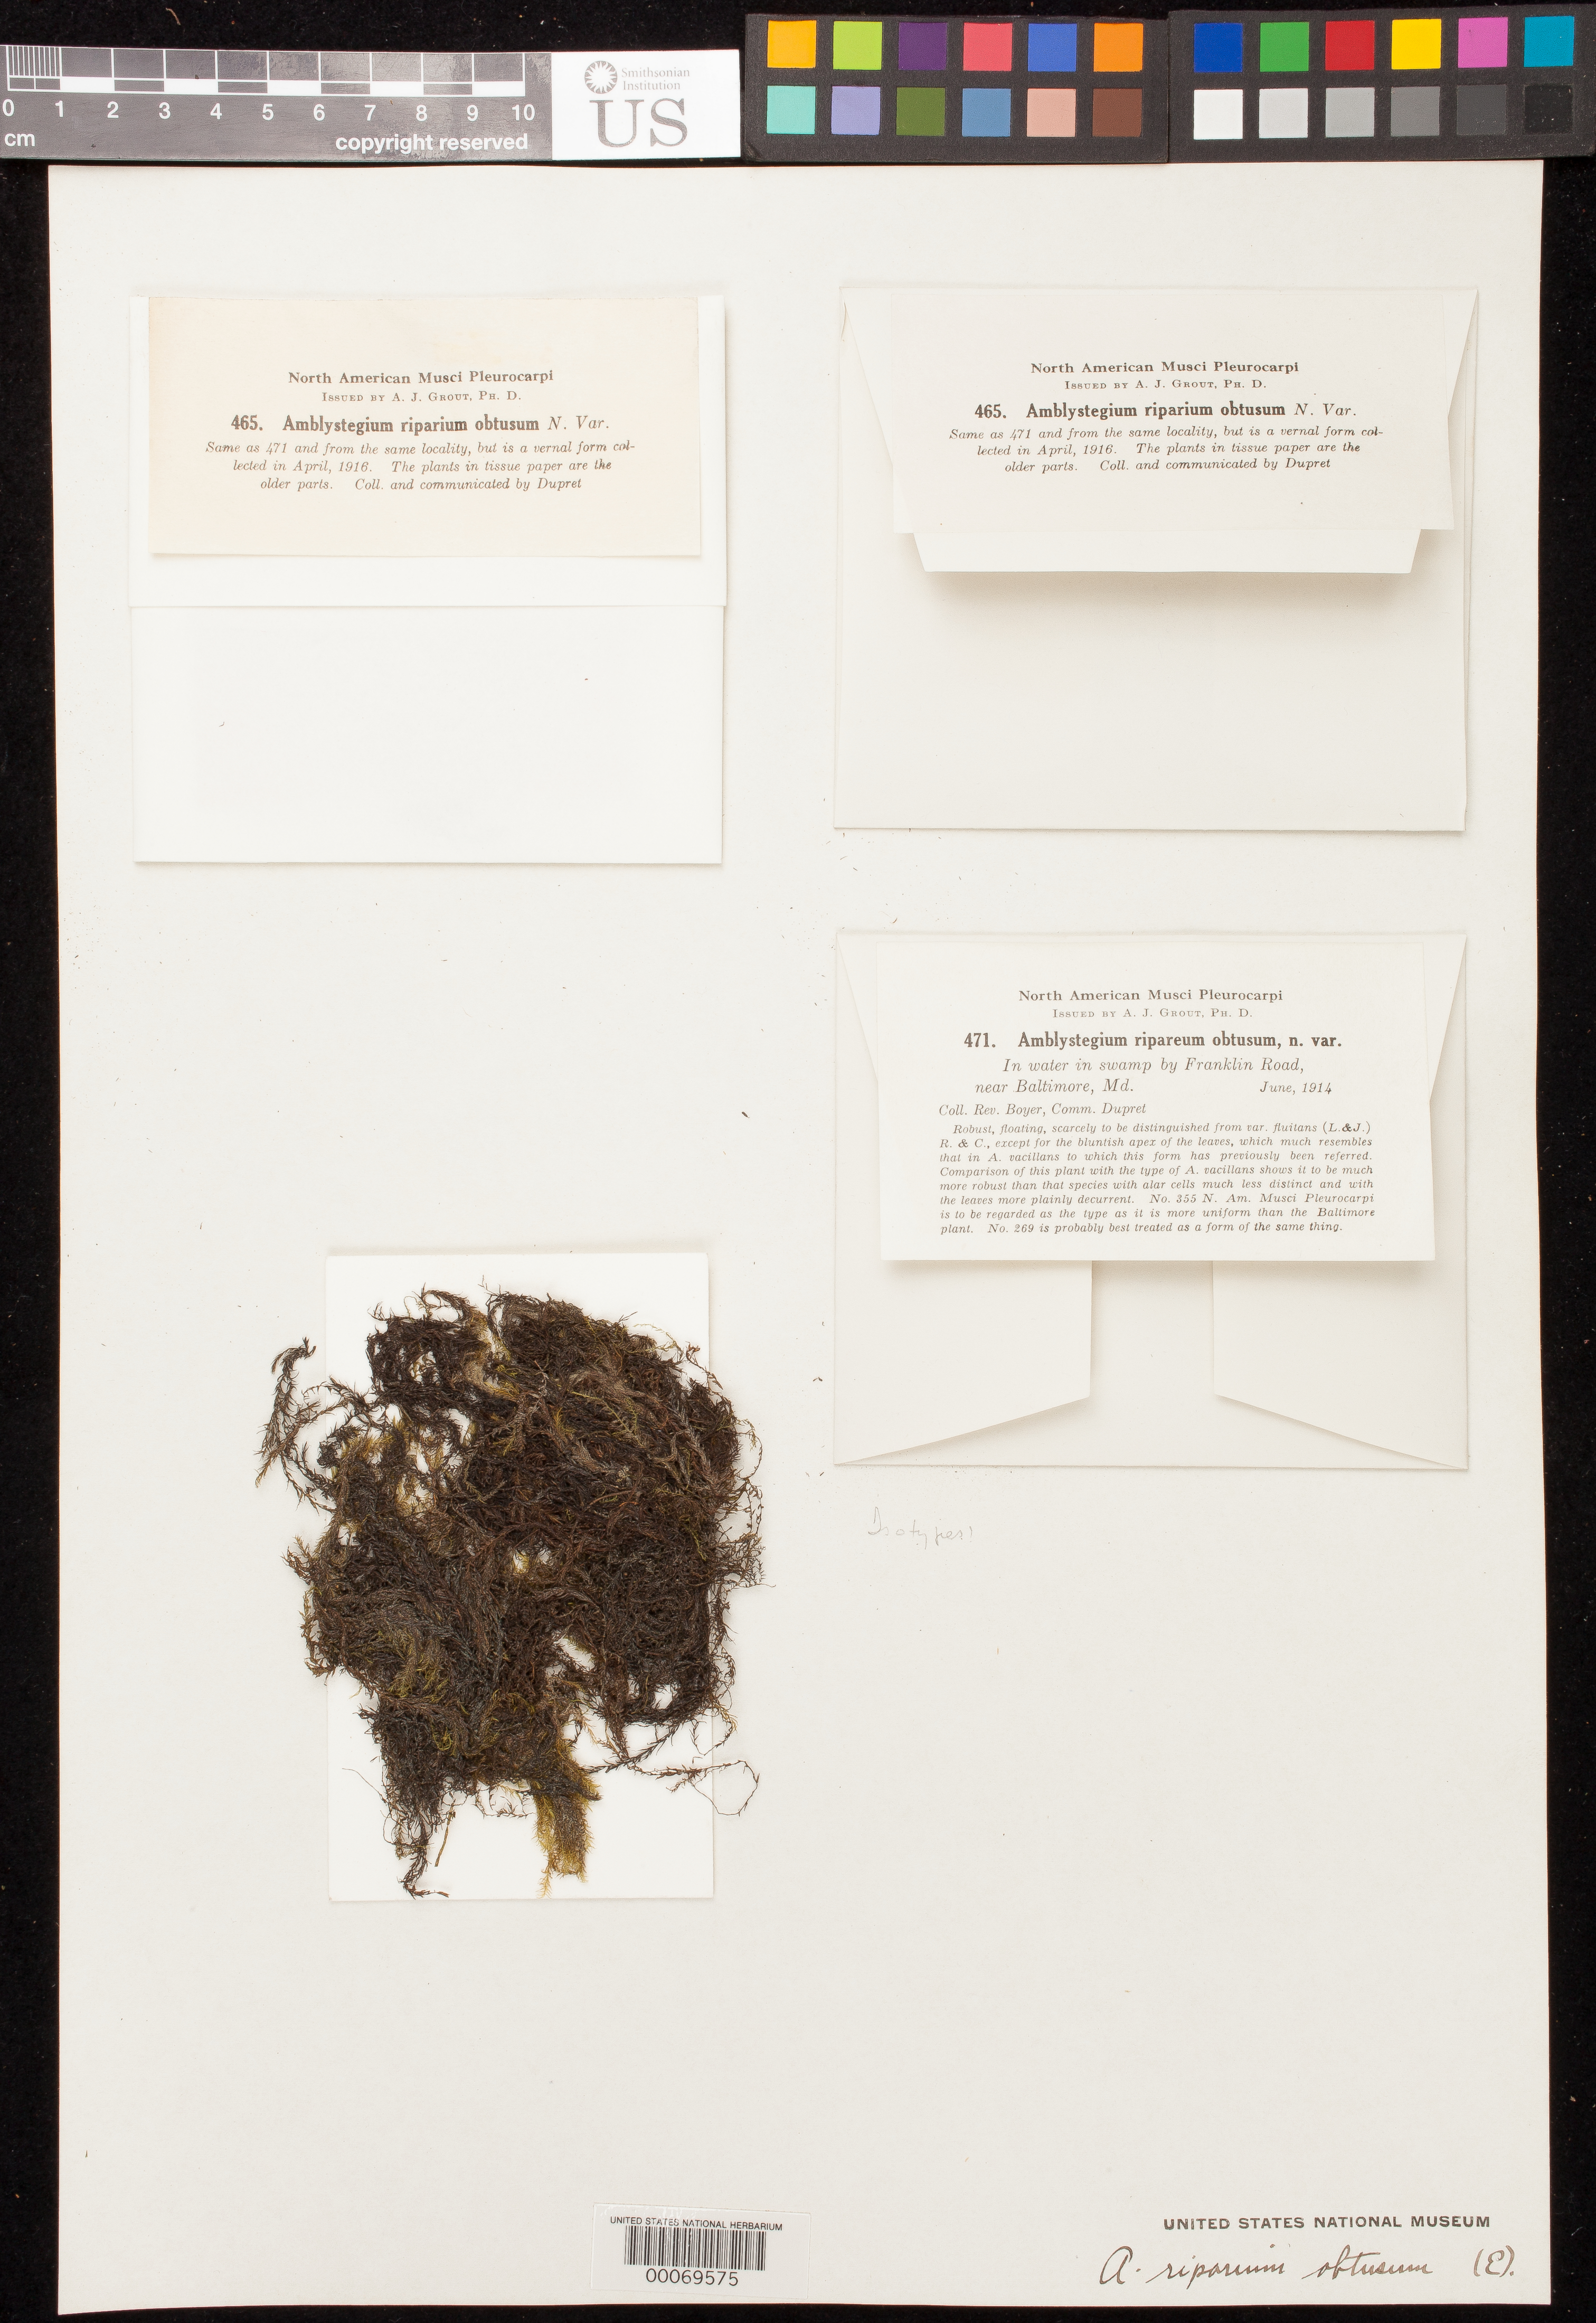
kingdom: Plantae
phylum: Bryophyta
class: Bryopsida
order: Hypnales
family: Amblystegiaceae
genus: Amblystegium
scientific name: Amblystegium riparium var. obtusum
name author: Grout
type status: Isotype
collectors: -. Boyer & -. Dupret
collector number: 471 N. Amer. Musc. Pleur.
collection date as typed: Jun 1914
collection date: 1914-06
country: United States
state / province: Maryland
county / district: Baltimore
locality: Franklin Rd., near Baltimore.